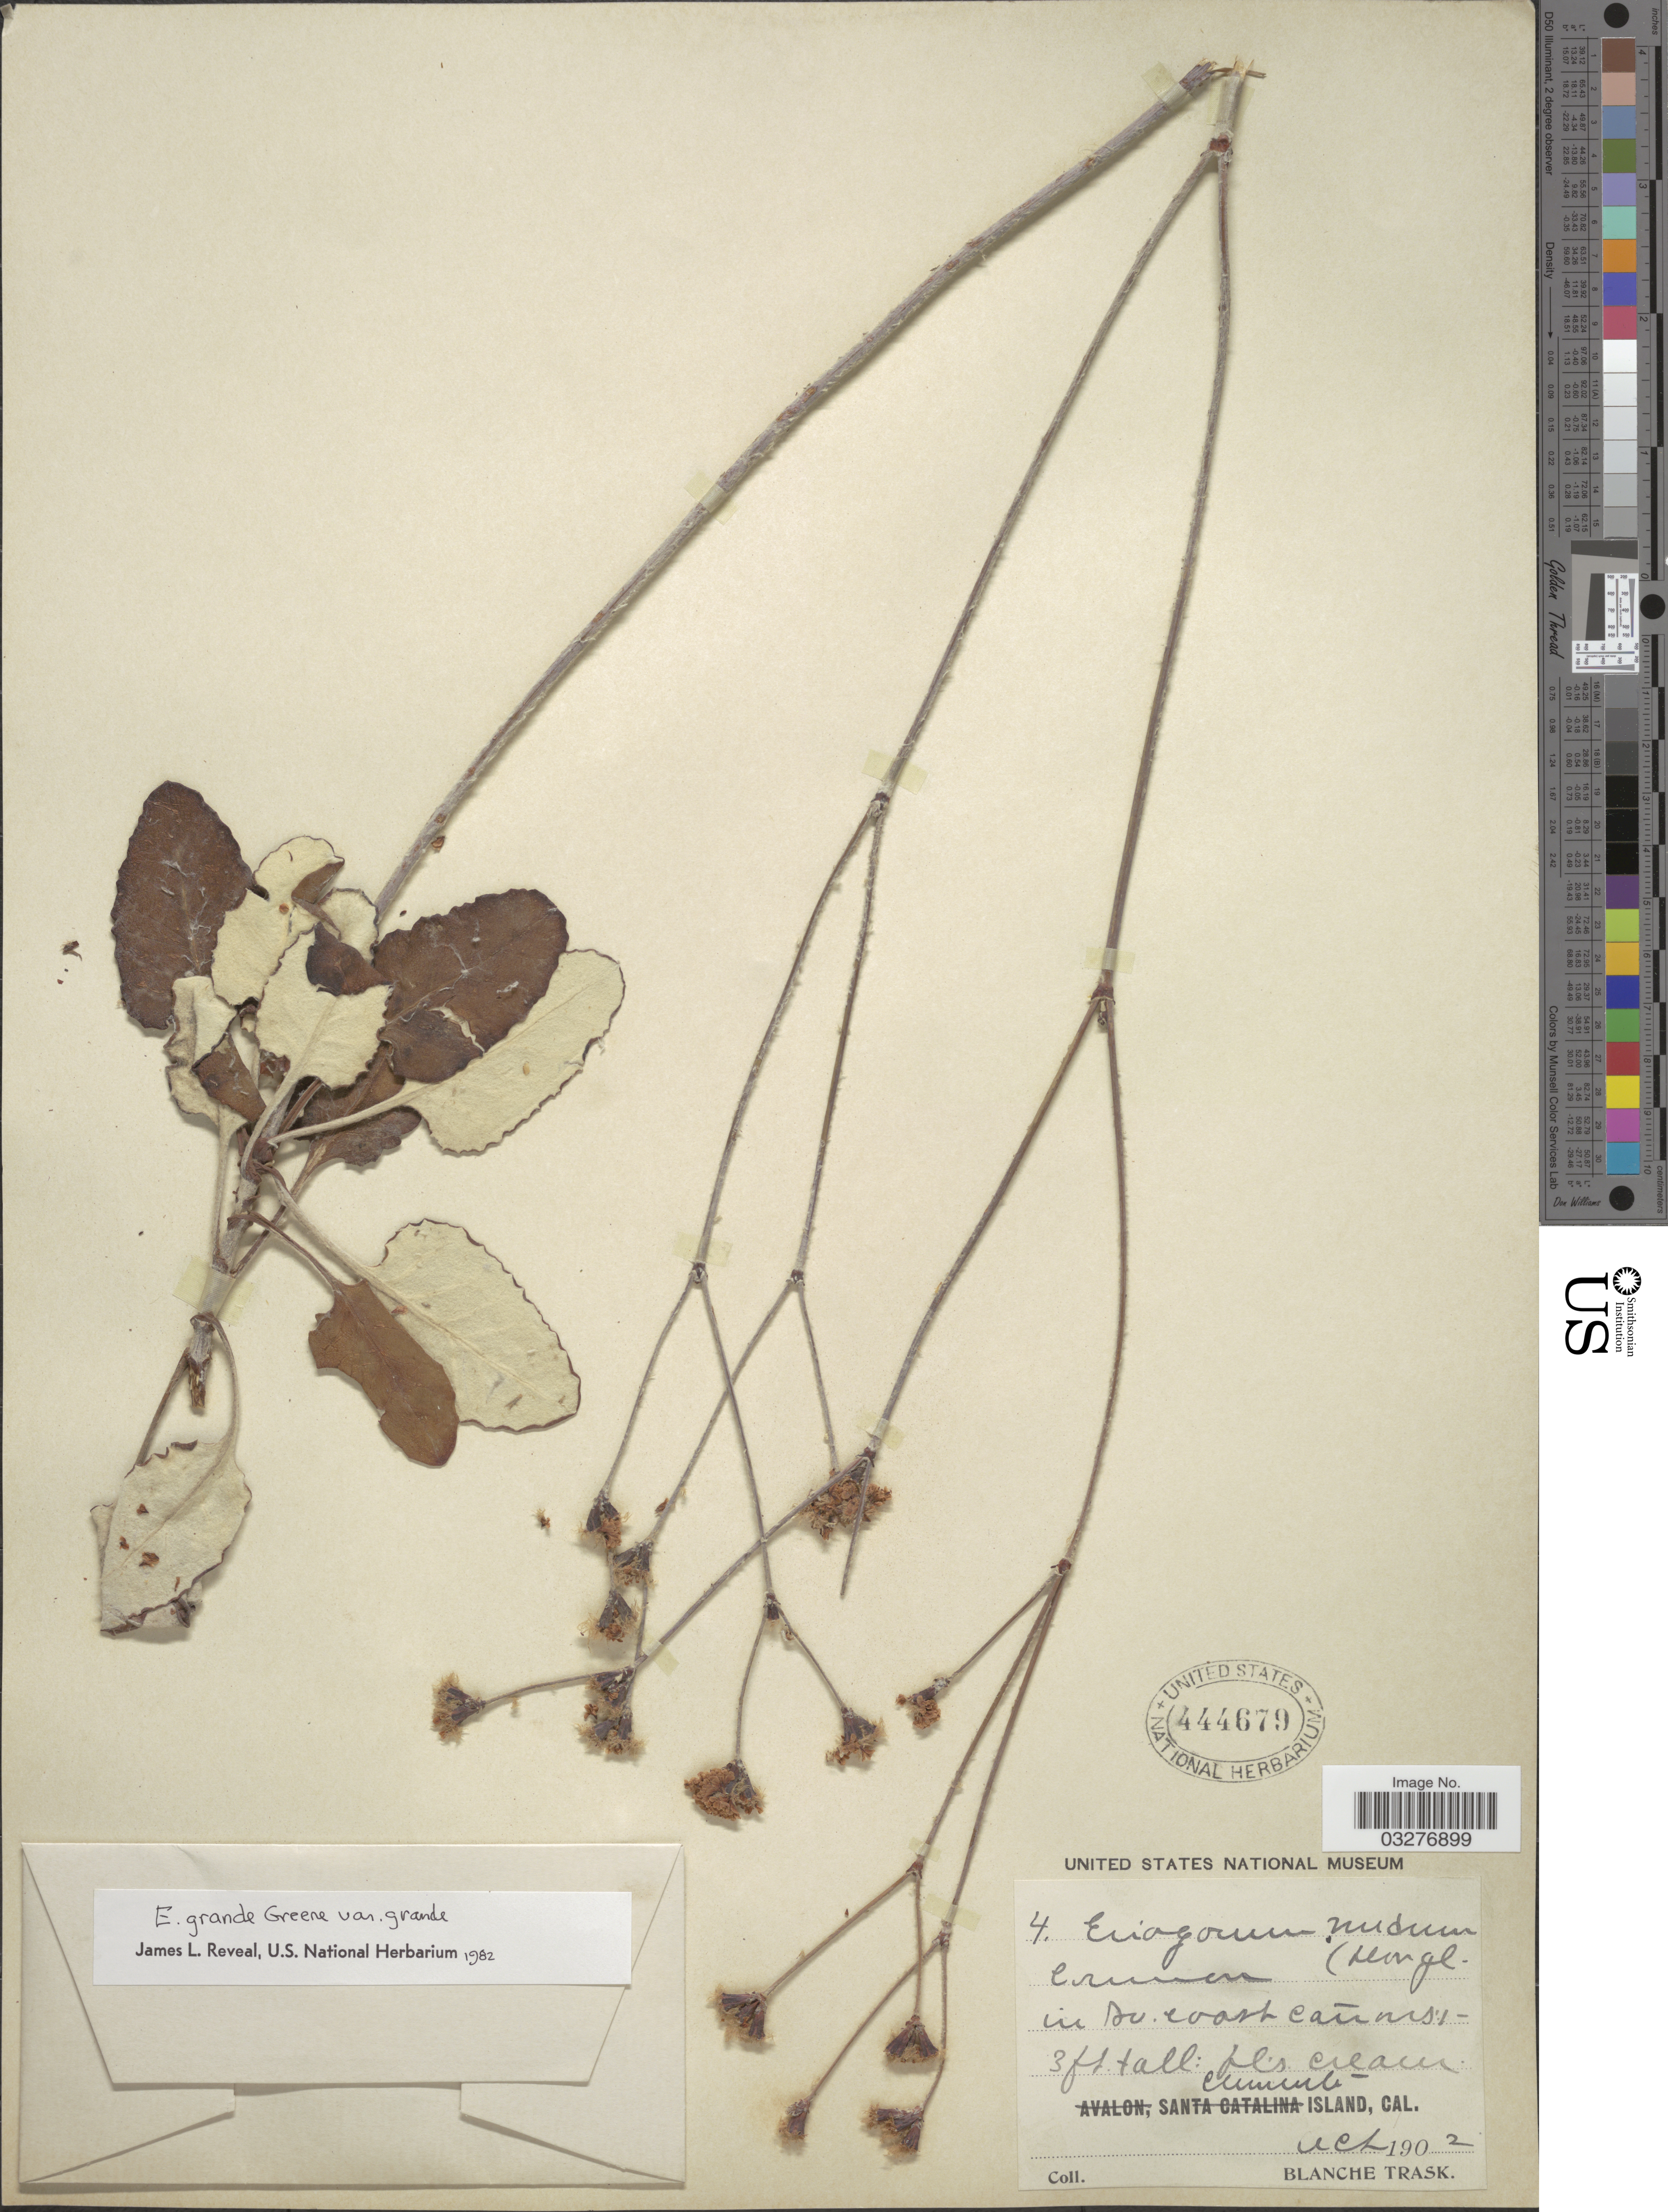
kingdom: Plantae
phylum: Tracheophyta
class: Magnoliopsida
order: Caryophyllales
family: Polygonaceae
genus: Eriogonum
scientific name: Eriogonum grande var. grande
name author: Greene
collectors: B. Trask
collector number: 4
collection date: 1902-10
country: United States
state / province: California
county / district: Los Angeles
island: San Clemente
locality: San Clemente Island.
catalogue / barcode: US 444679